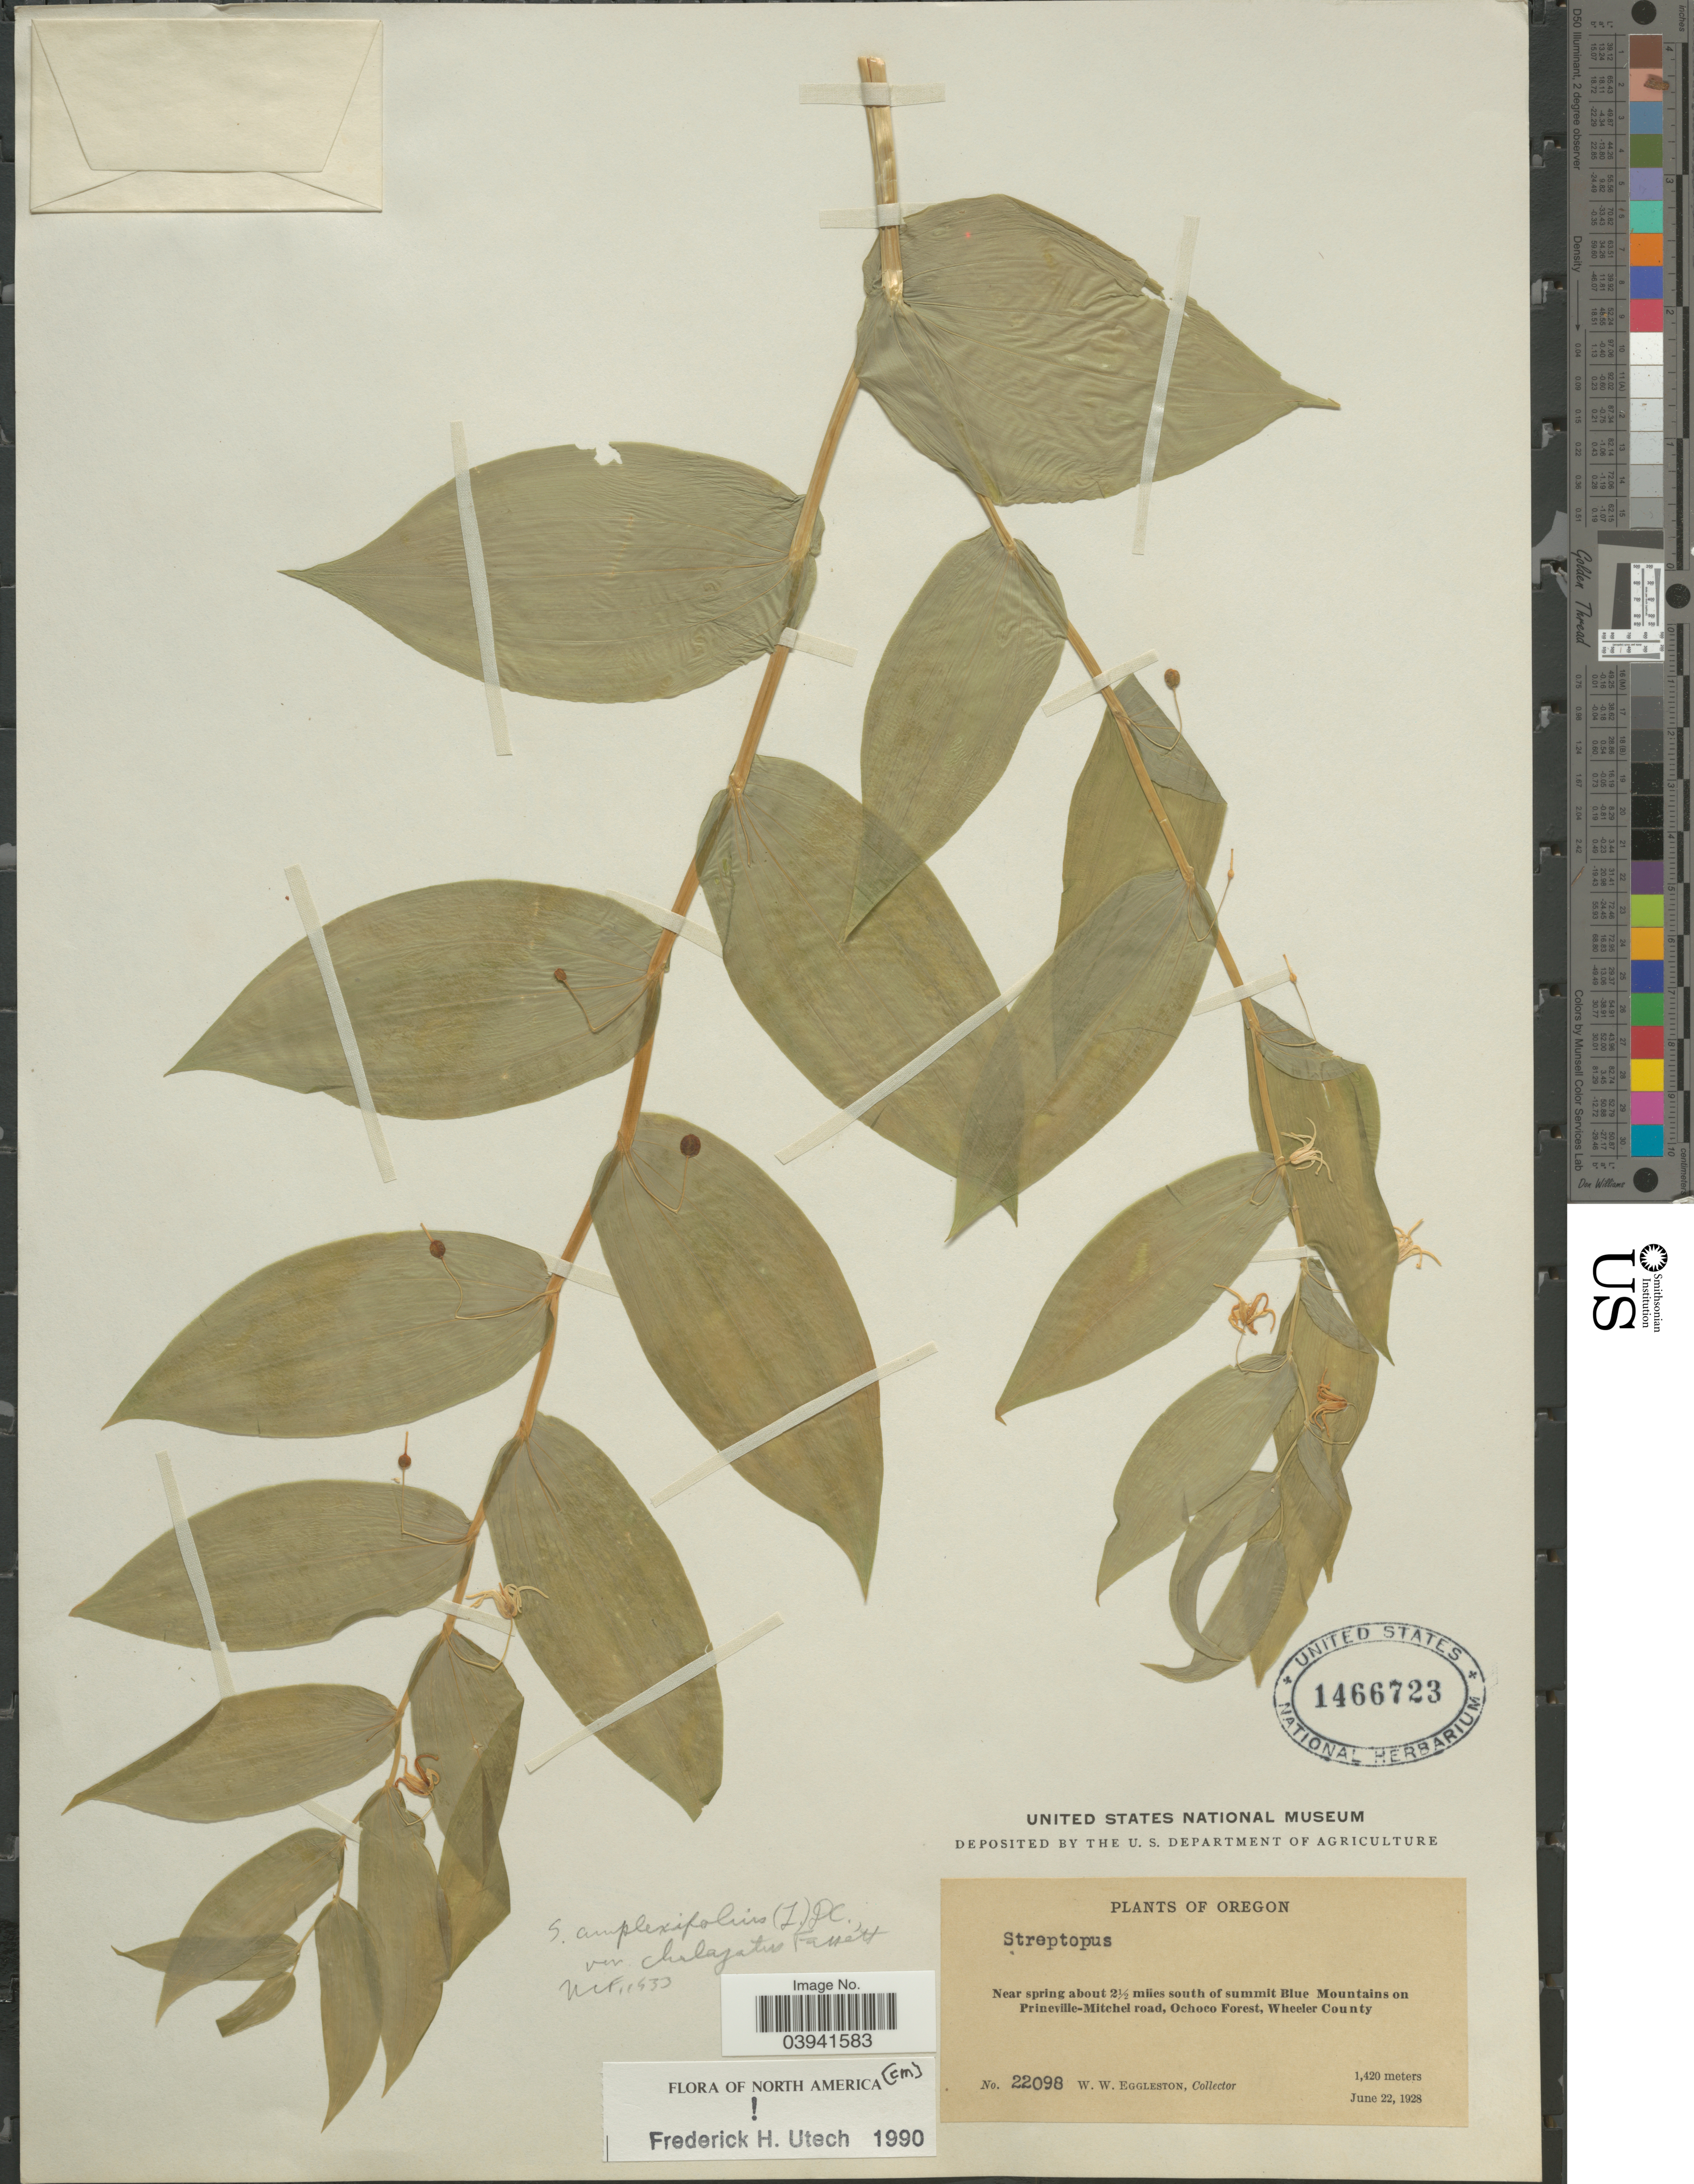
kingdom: Plantae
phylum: Tracheophyta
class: Liliopsida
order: Liliales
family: Liliaceae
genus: Streptopus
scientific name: Streptopus amplexifolius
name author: (L.) DC.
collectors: W. W. Eggleston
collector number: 22098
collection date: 1928-06-22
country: United States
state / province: Oregon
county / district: Wheeler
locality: Near spring about 2½ miles south of summit Blue Mountains on Prineville-Mitchel road, Ochoco Forest, Wheeler County.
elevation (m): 1420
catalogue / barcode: US 1466723